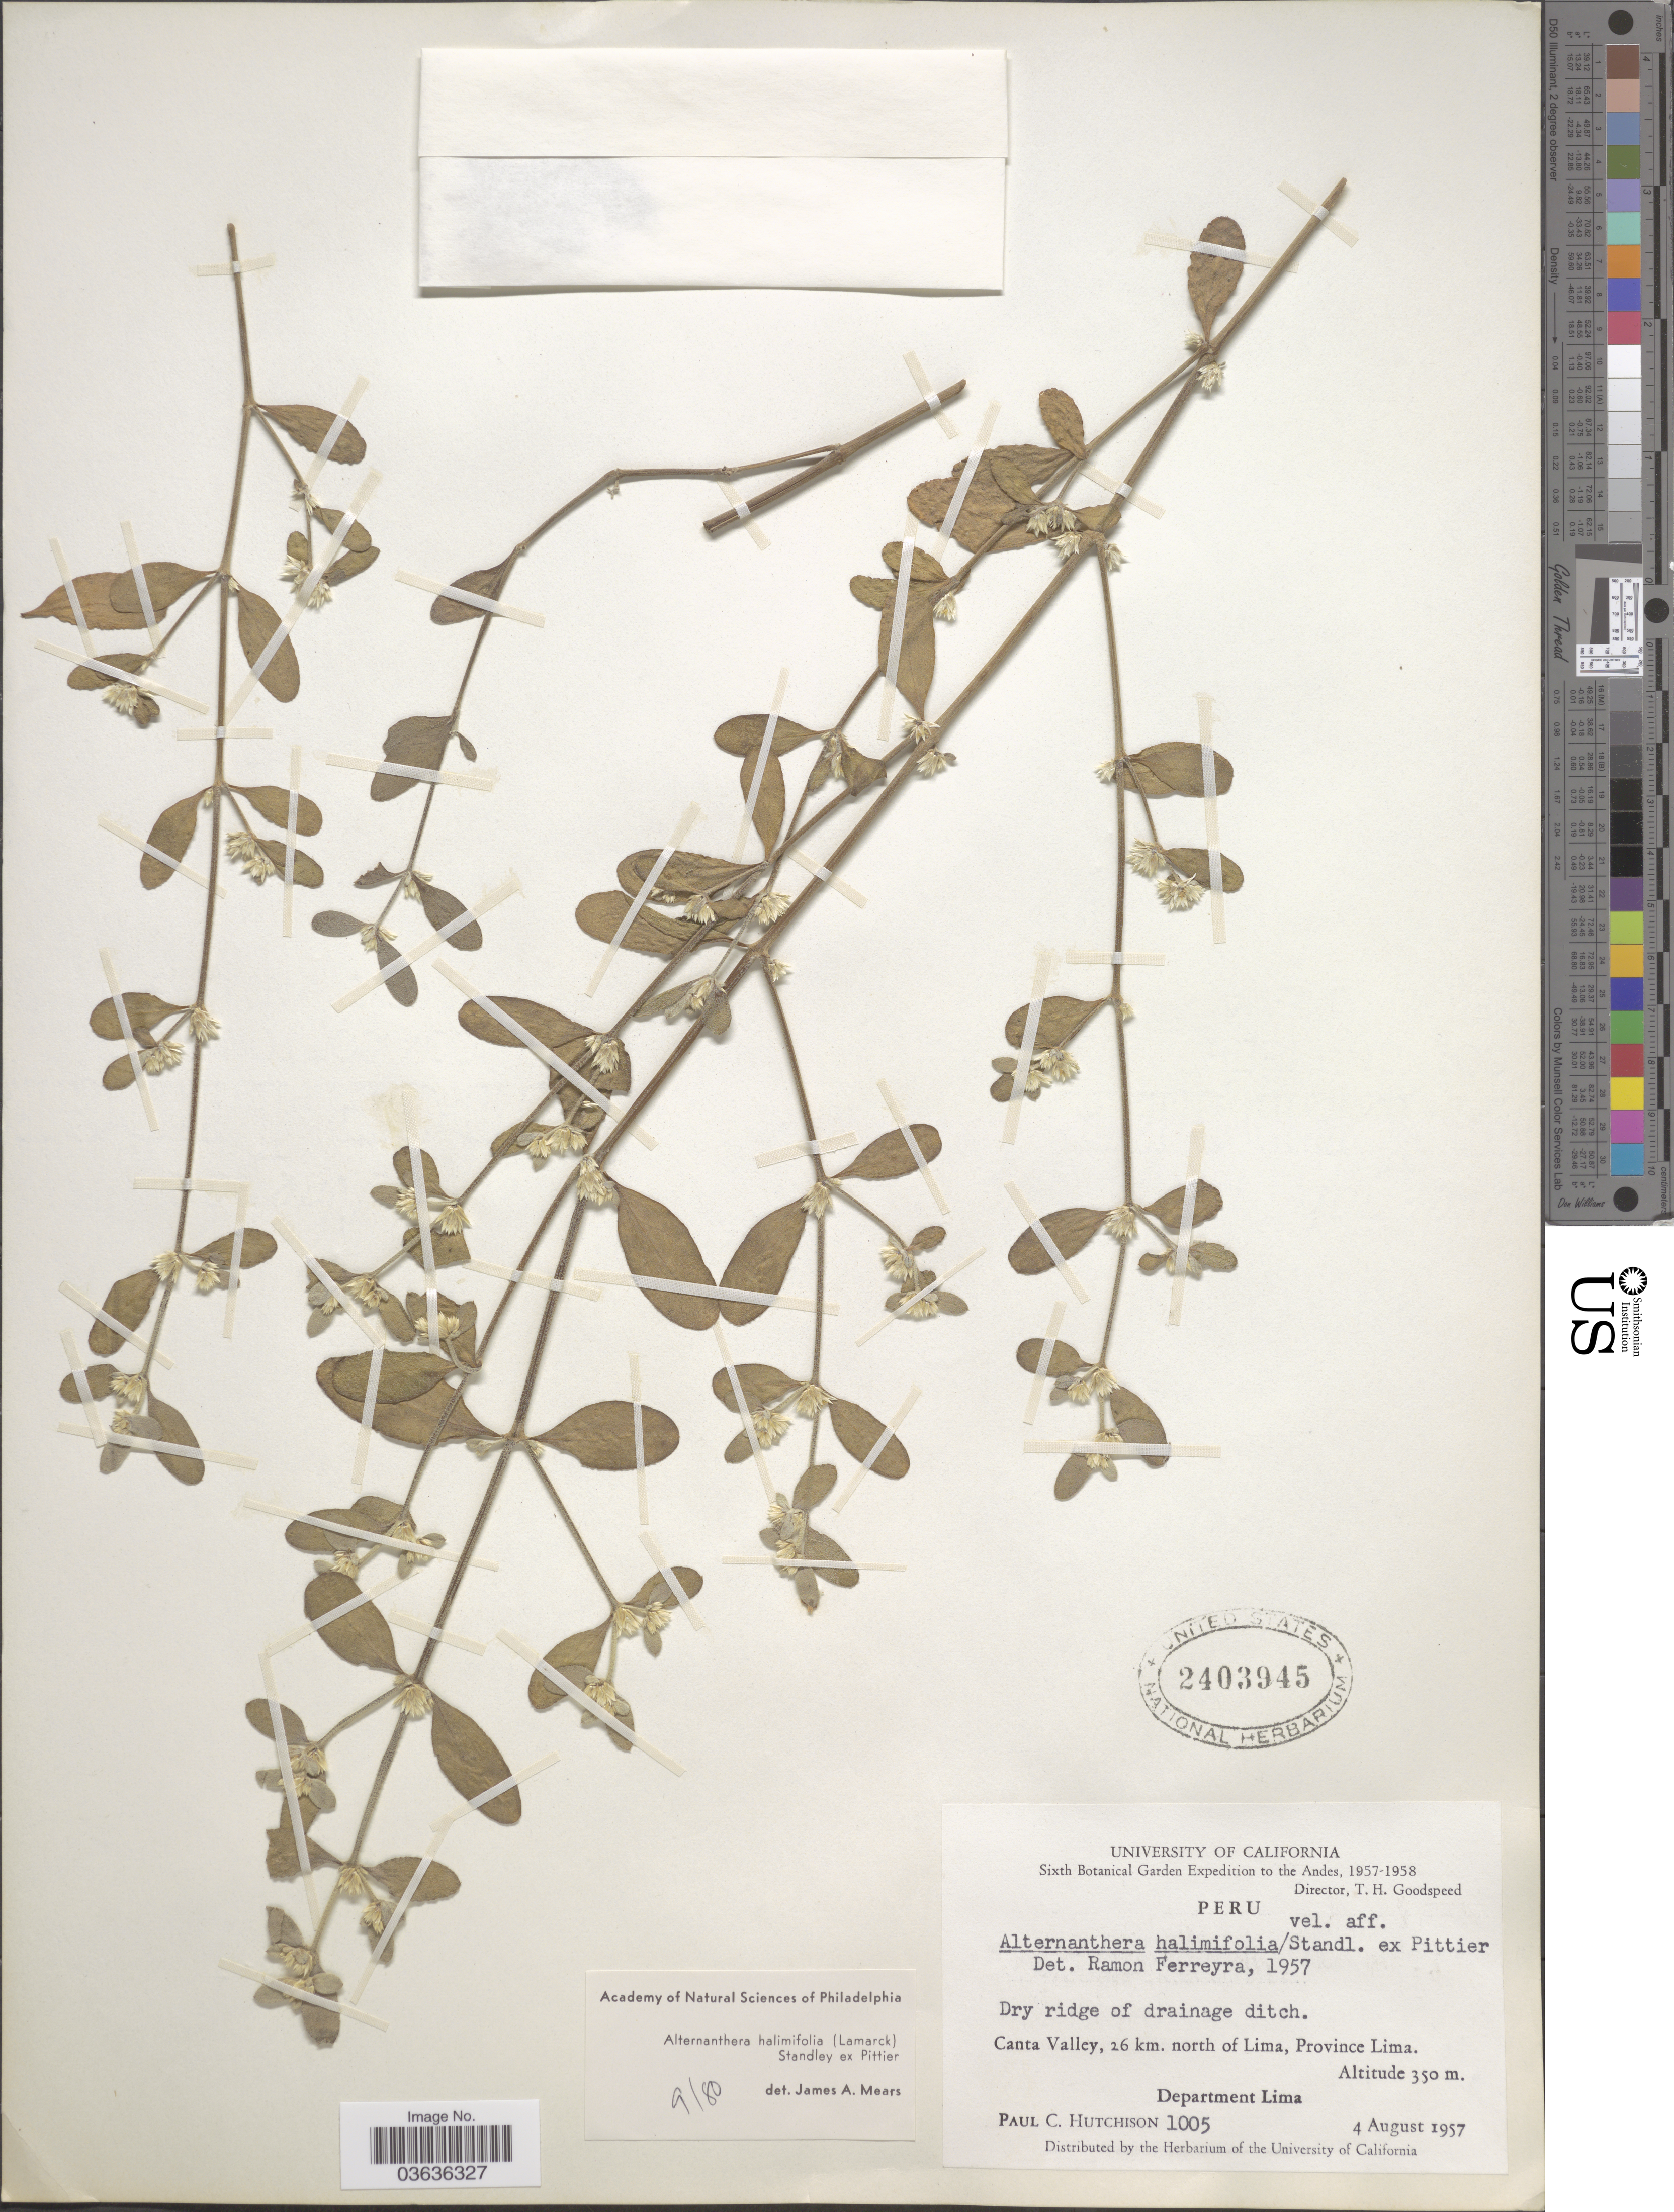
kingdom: Plantae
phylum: Tracheophyta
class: Magnoliopsida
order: Caryophyllales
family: Amaranthaceae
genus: Alternanthera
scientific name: Alternanthera halimifolia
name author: (Lam.) Standl. ex Pittier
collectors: P. C. Hutchison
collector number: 1005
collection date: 1957-08-04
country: Peru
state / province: Lima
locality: Andes. Canta Valley, 26 km. north of Lima, Province Lima. Department of Lima.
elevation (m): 350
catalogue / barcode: US 2403945